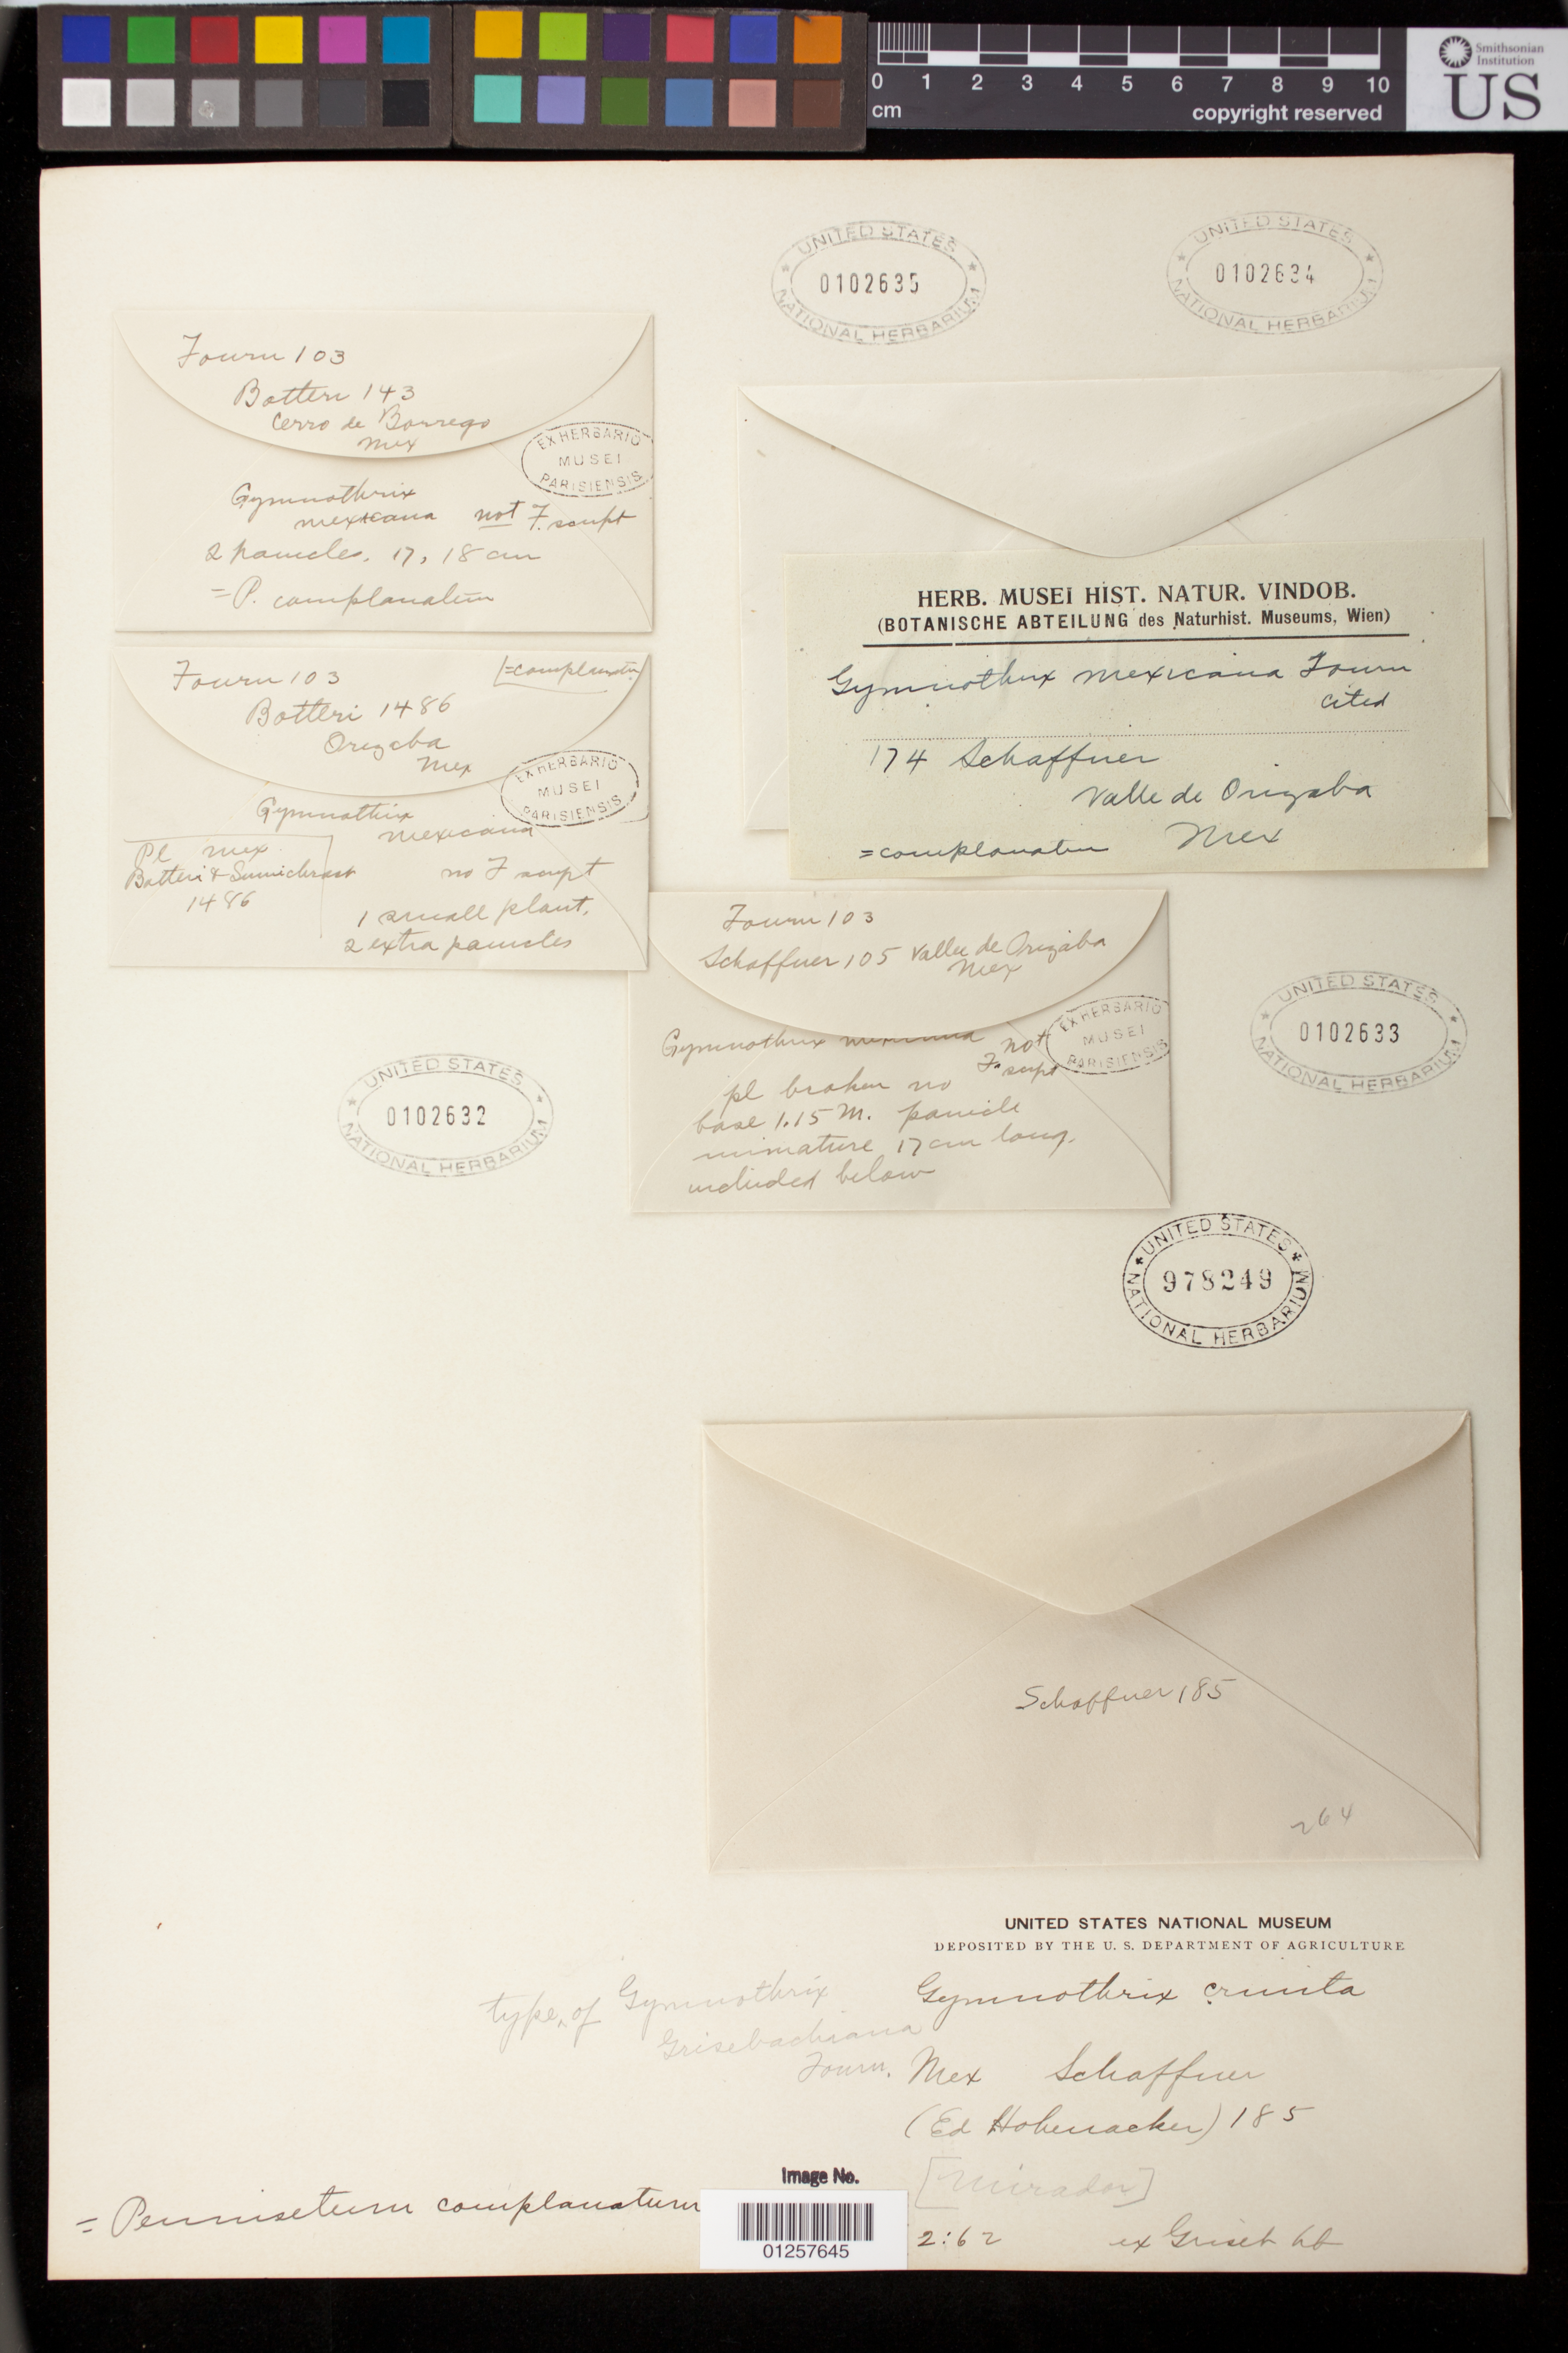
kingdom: Plantae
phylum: Tracheophyta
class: Liliopsida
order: Poales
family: Poaceae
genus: Gymnotrix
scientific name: Gymnotrix mexicana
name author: E. Fourn.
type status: Isosyntype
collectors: M. Botteri & A. L. Sumichrast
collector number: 1486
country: Mexico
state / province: Veracruz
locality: Orizaba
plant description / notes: Fragmentary material of type specimen ex herb. Paris.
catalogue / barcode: US 102632